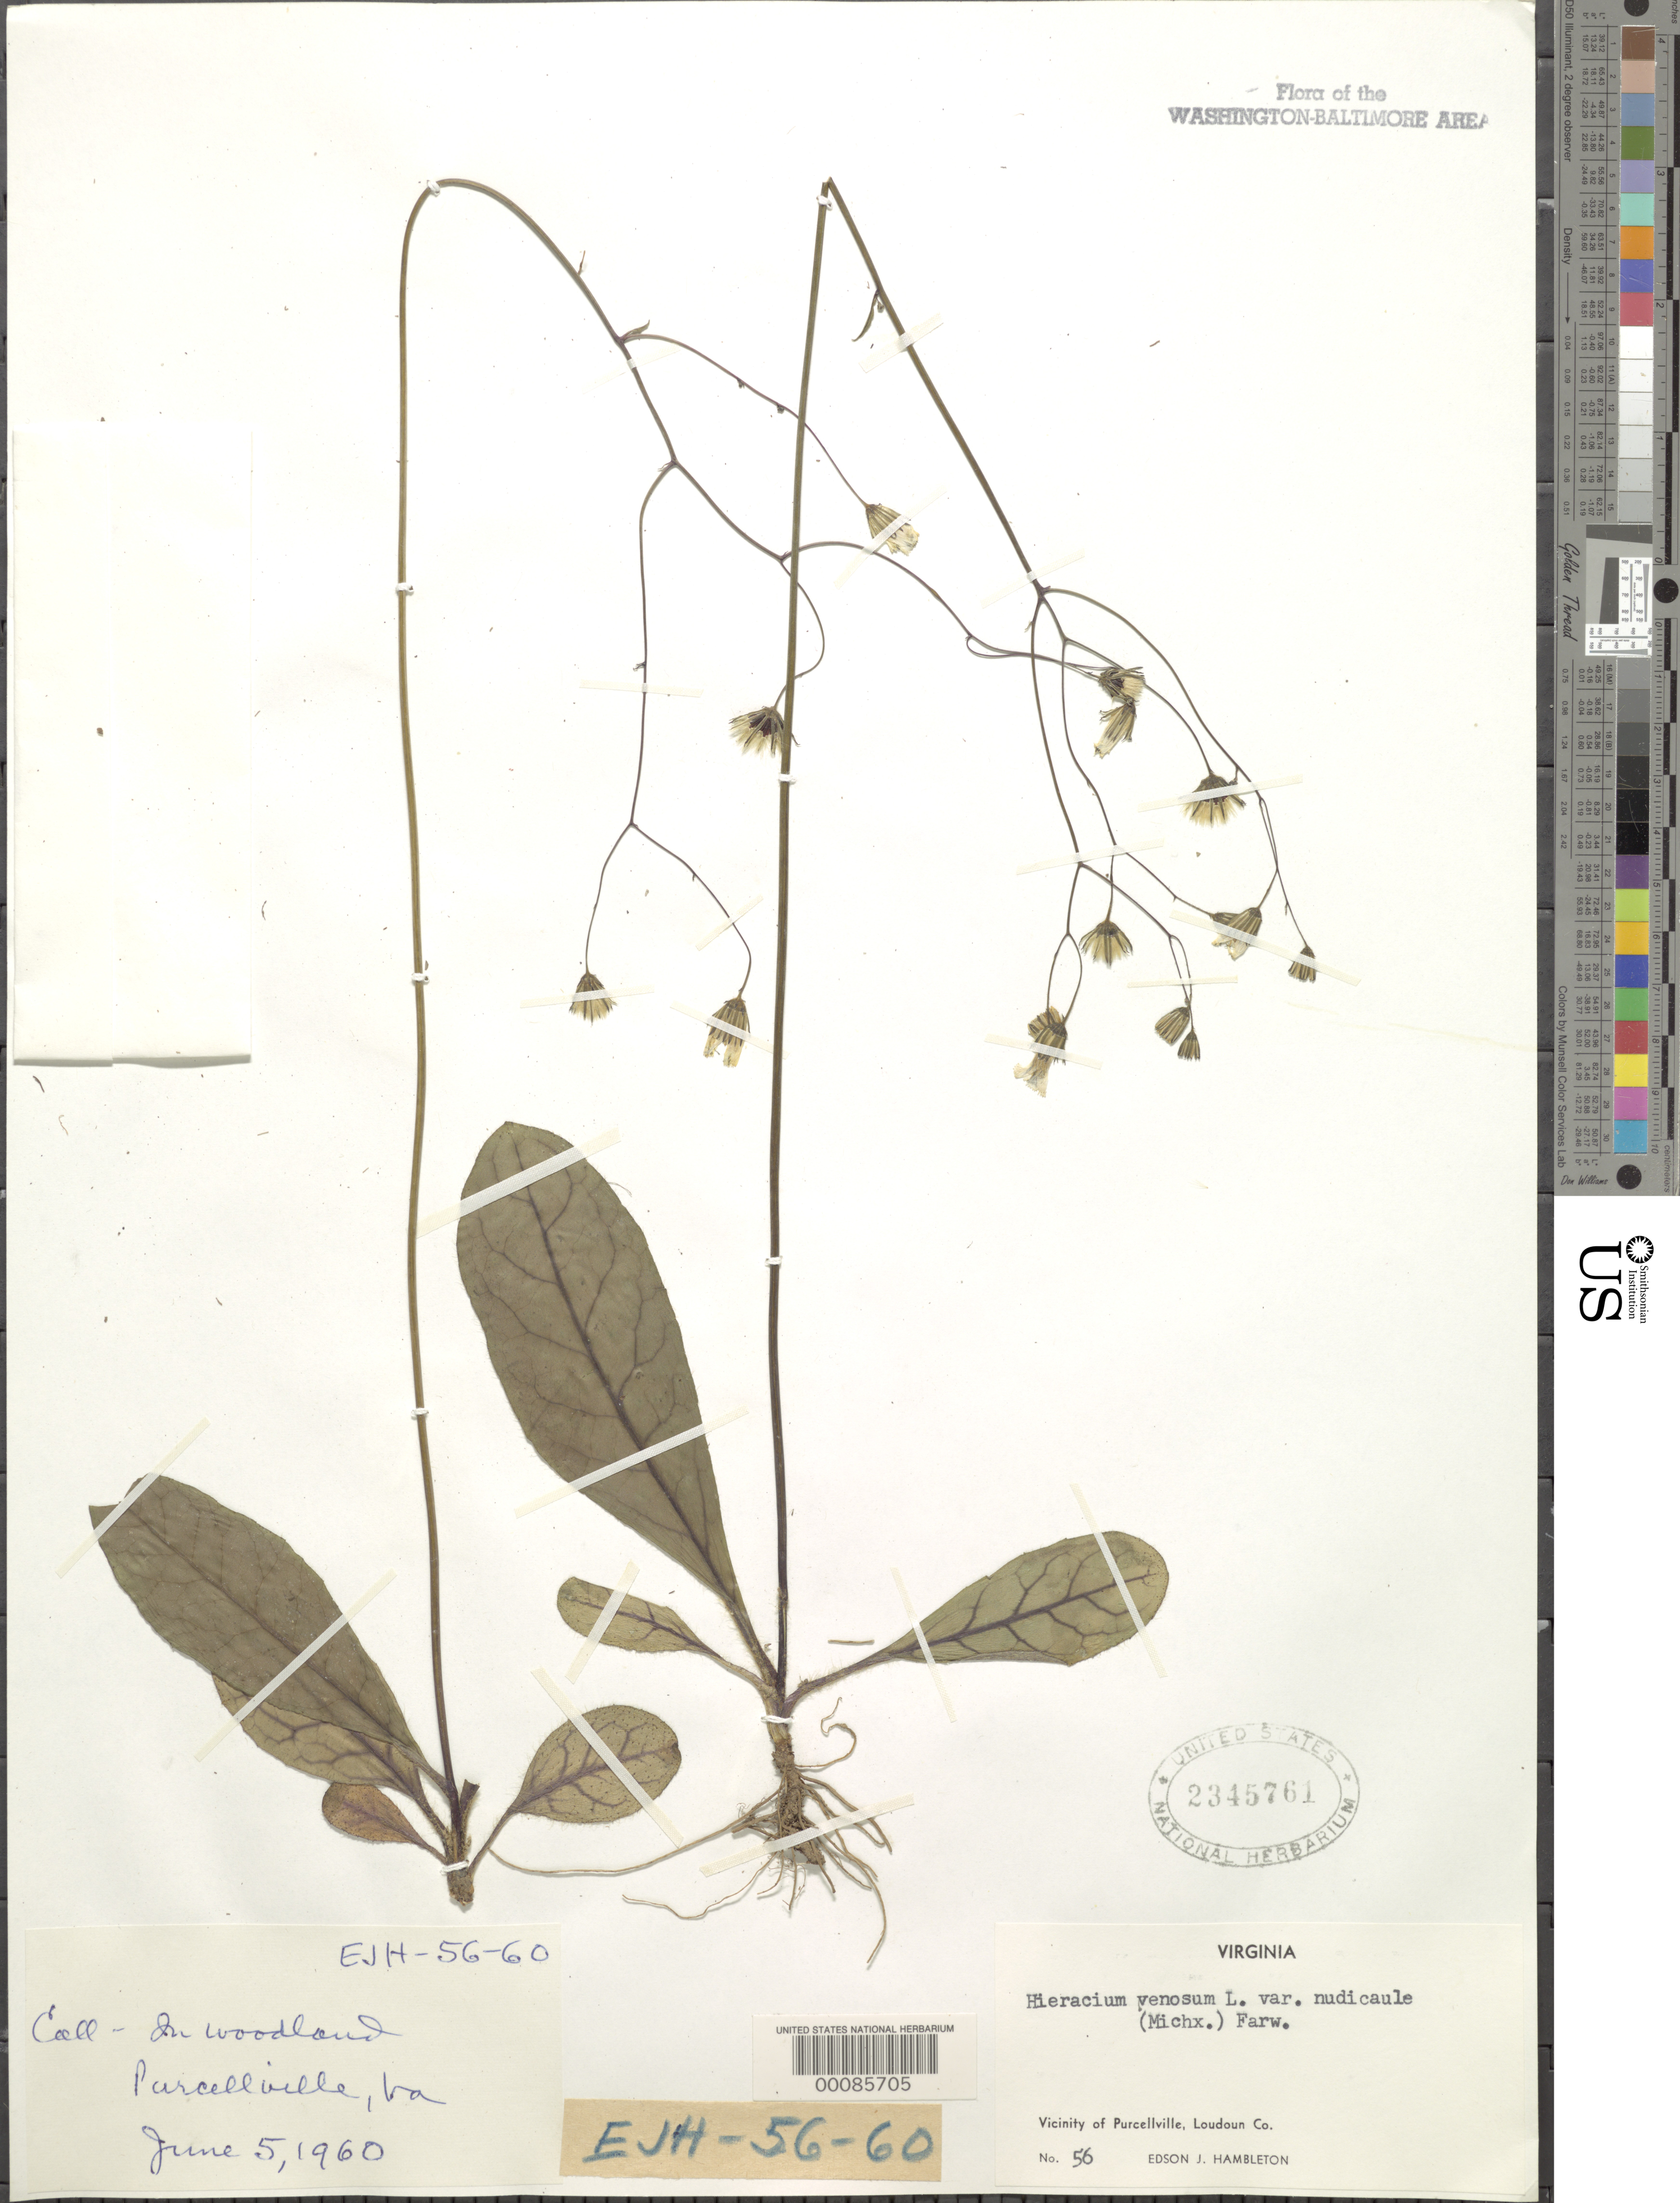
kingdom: Plantae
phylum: Tracheophyta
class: Magnoliopsida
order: Asterales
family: Asteraceae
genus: Hieracium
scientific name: Hieracium venosum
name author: L.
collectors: E. Hambleton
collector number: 56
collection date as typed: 05 Jun 1960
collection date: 1960-06-05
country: United States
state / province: Virginia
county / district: Loudoun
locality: Purcellville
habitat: Woodland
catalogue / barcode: US 2345761